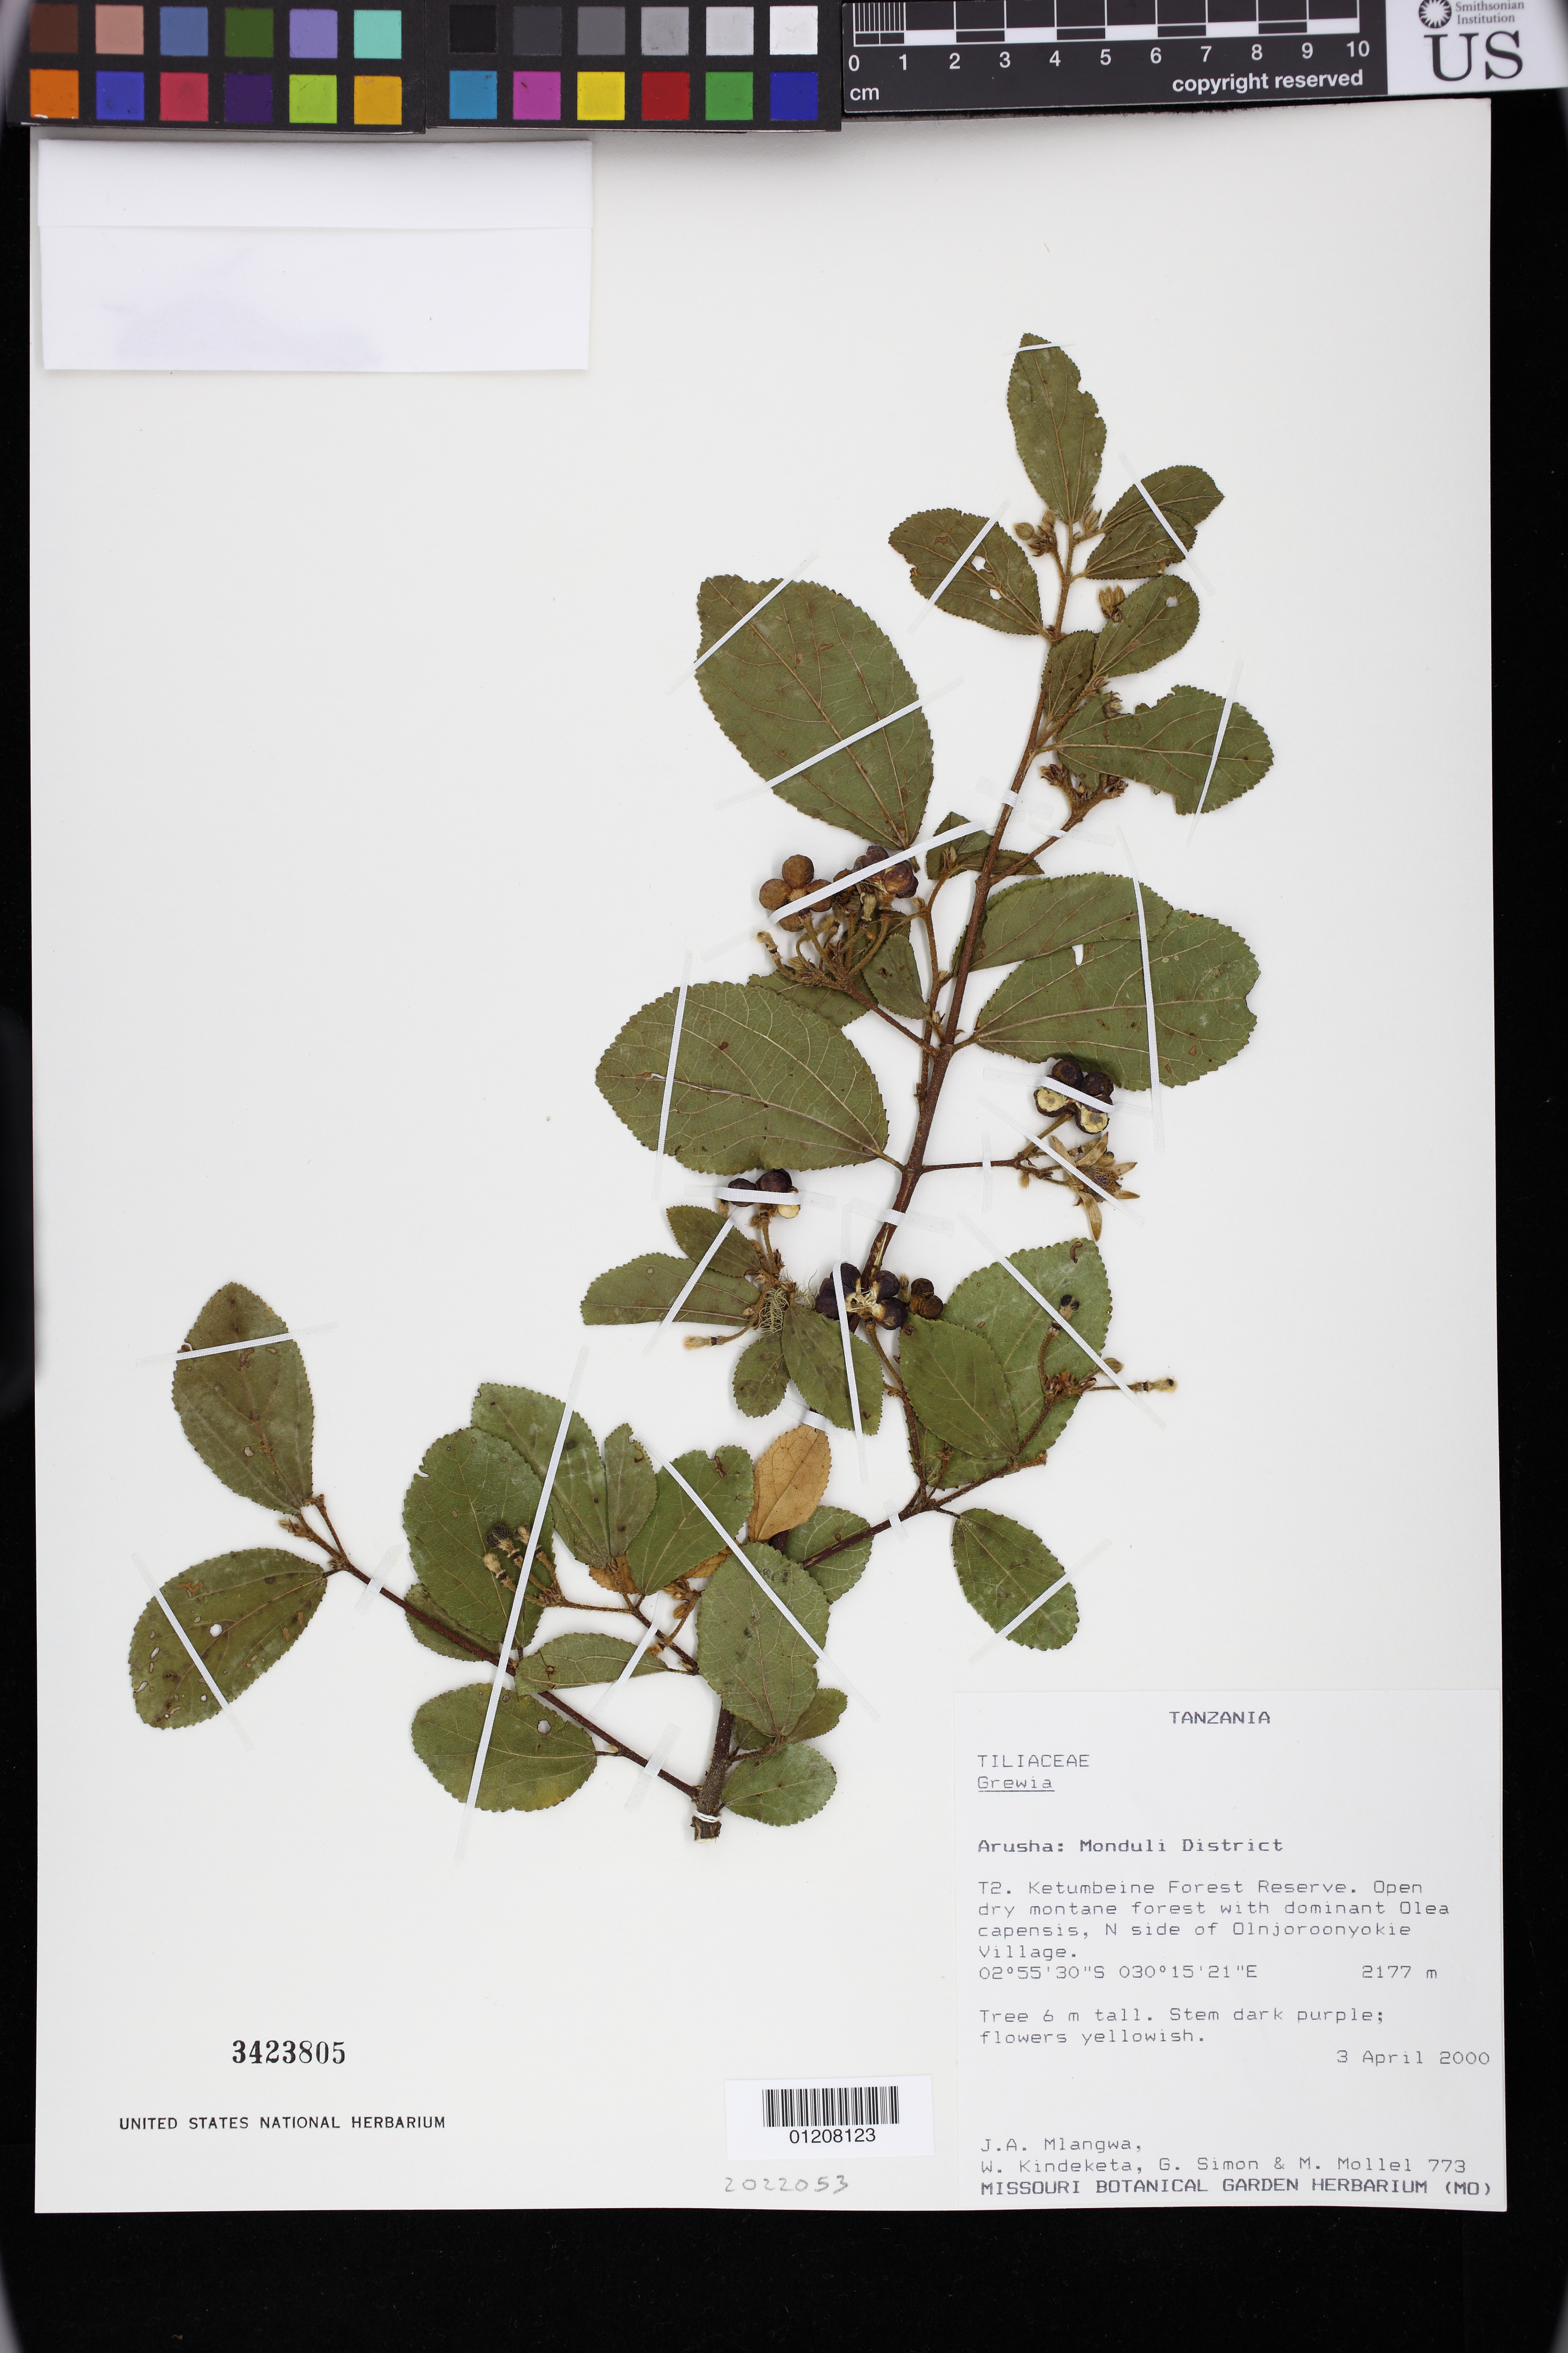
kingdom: Plantae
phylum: Tracheophyta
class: Magnoliopsida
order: Malvales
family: Malvaceae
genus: Grewia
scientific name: Grewia sp.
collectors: J. Mlangwa, W. Kindeketa, G. Simon & M. Mollel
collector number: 773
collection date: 2000-04-03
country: Tanzania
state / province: Arusha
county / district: Monduli District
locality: T2. Ketumbeine Forest Reserve. Open dry montane forest with dominant Olea capensis, N side of Olnjoroonyokie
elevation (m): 2177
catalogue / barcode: US 3423805